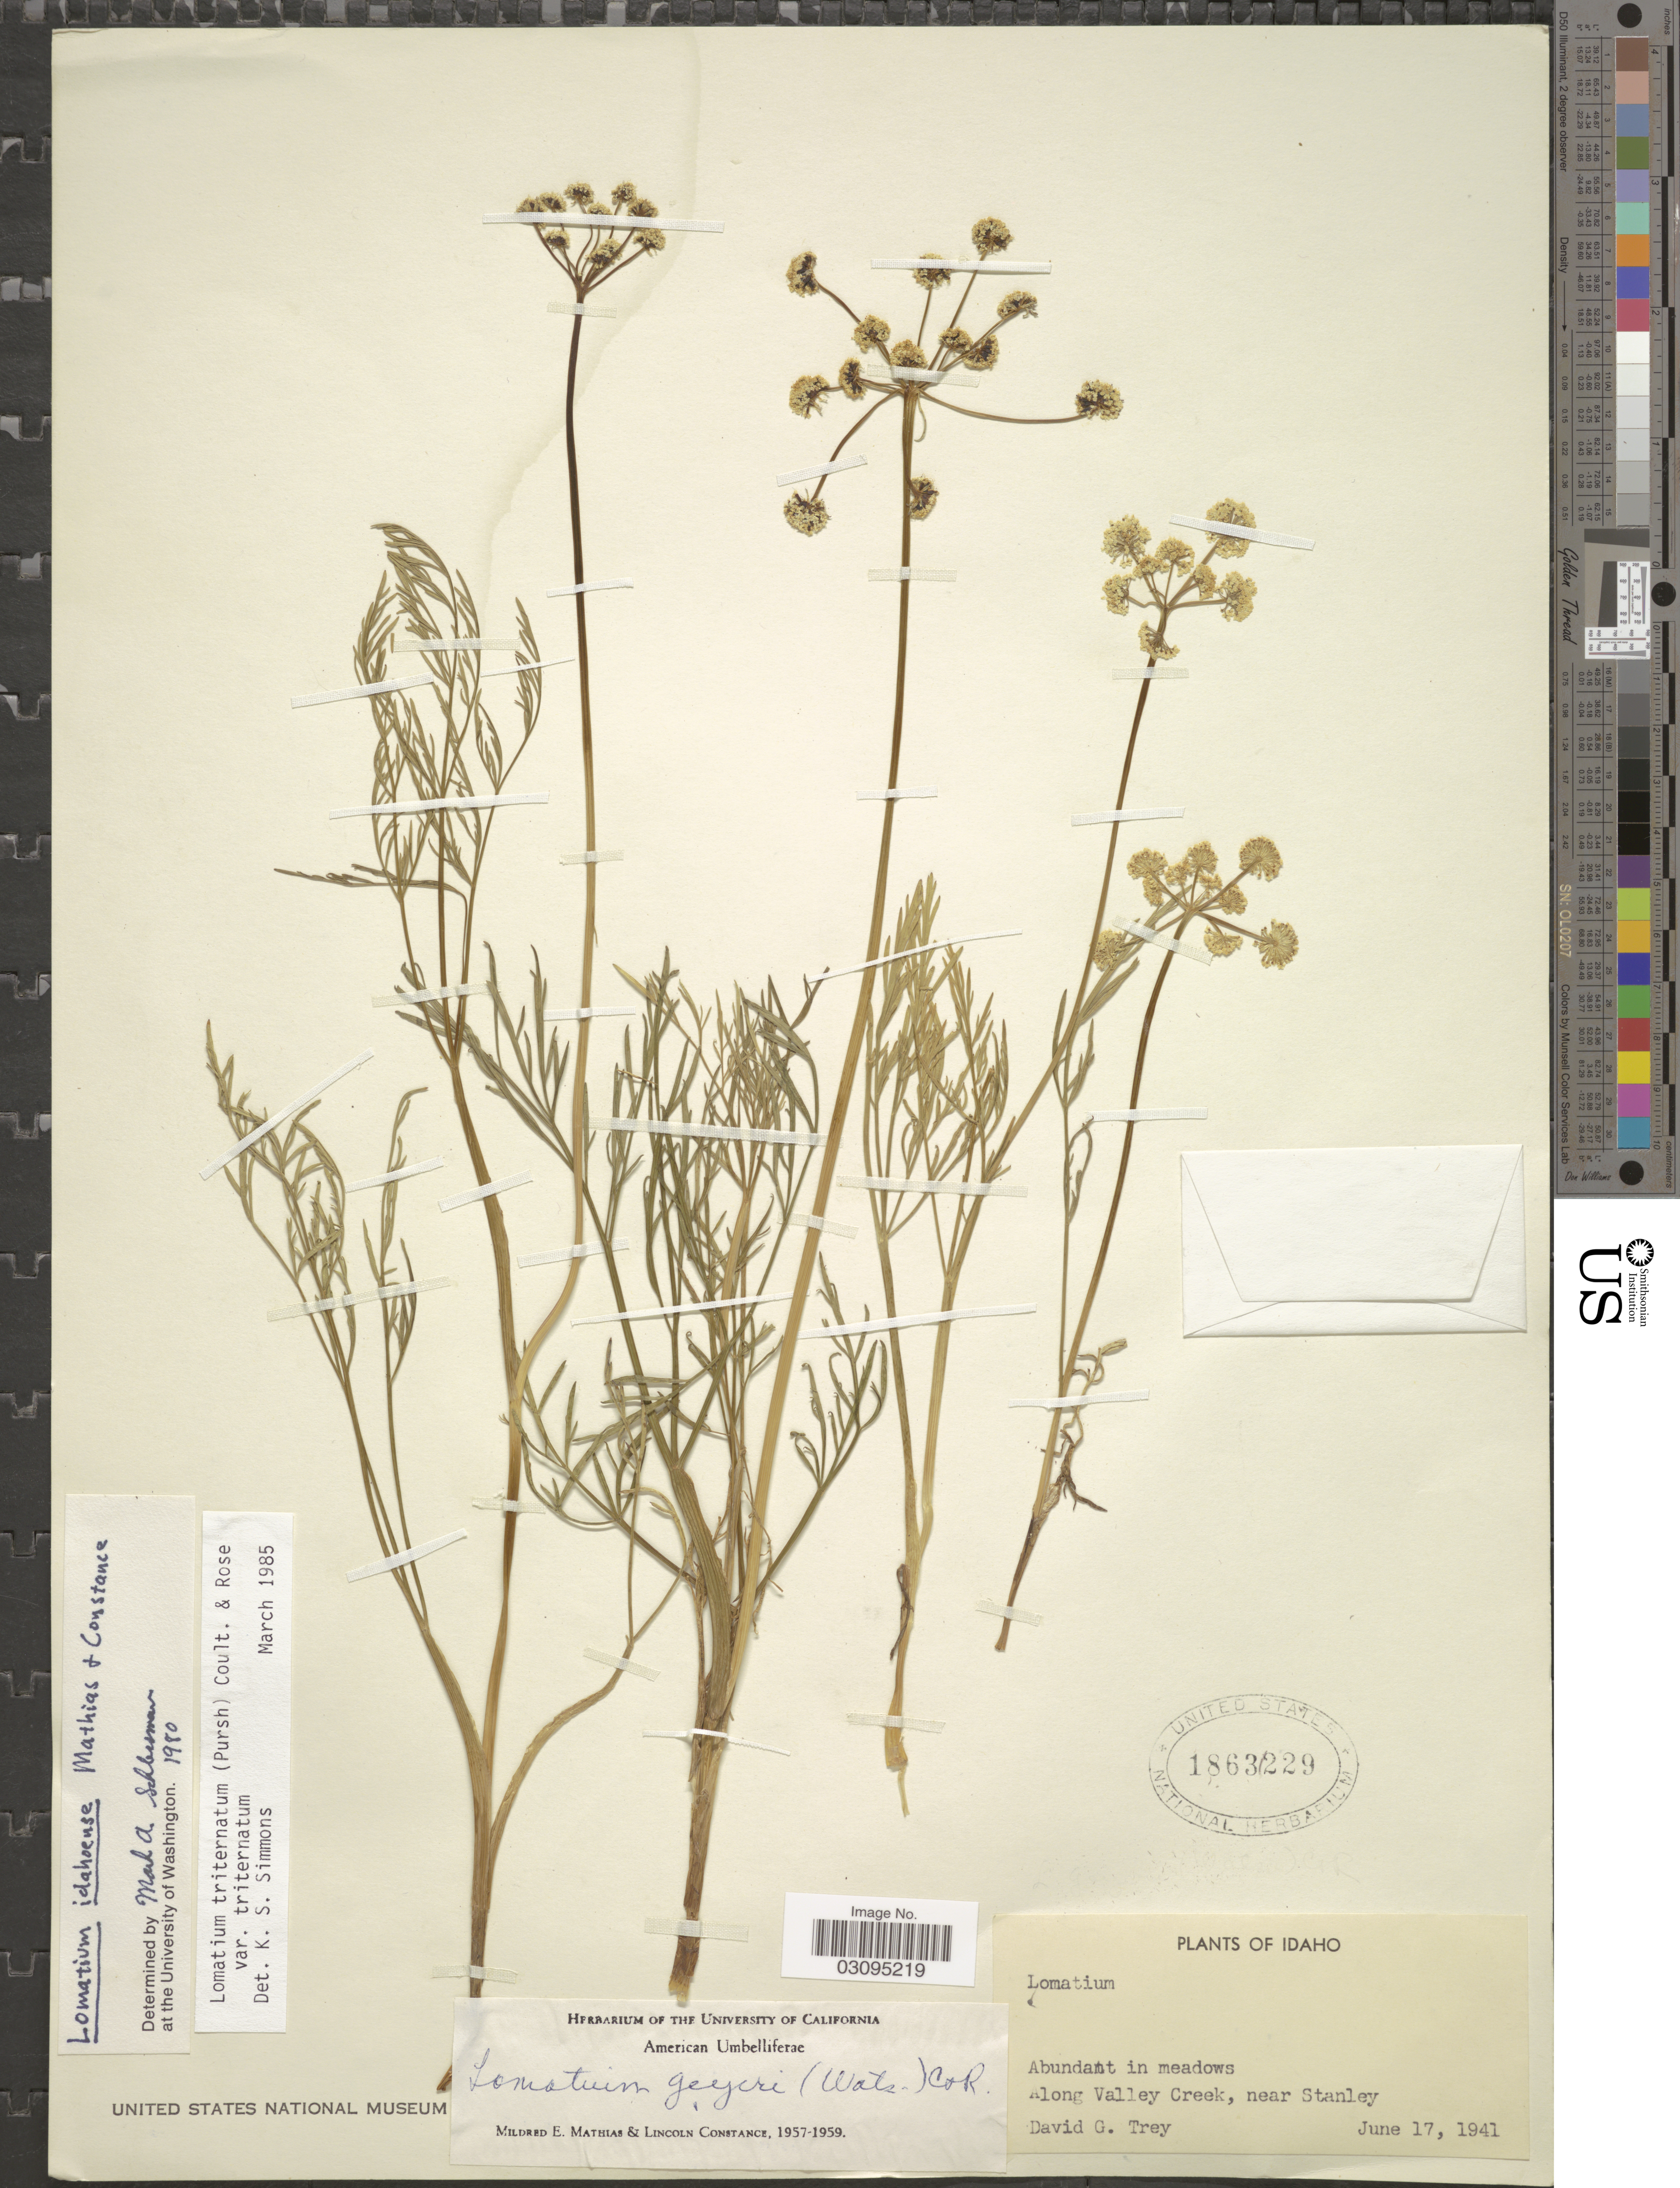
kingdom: Plantae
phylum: Tracheophyta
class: Magnoliopsida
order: Apiales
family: Apiaceae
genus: Lomatium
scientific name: Lomatium triternatum var. triternatum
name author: (Pursh) J.M. Coult. & Rose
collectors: D. Trey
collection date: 1941-06-17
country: United States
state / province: Idaho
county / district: Custer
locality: Along Valley Creek, near Stanley.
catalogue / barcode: US 1863229